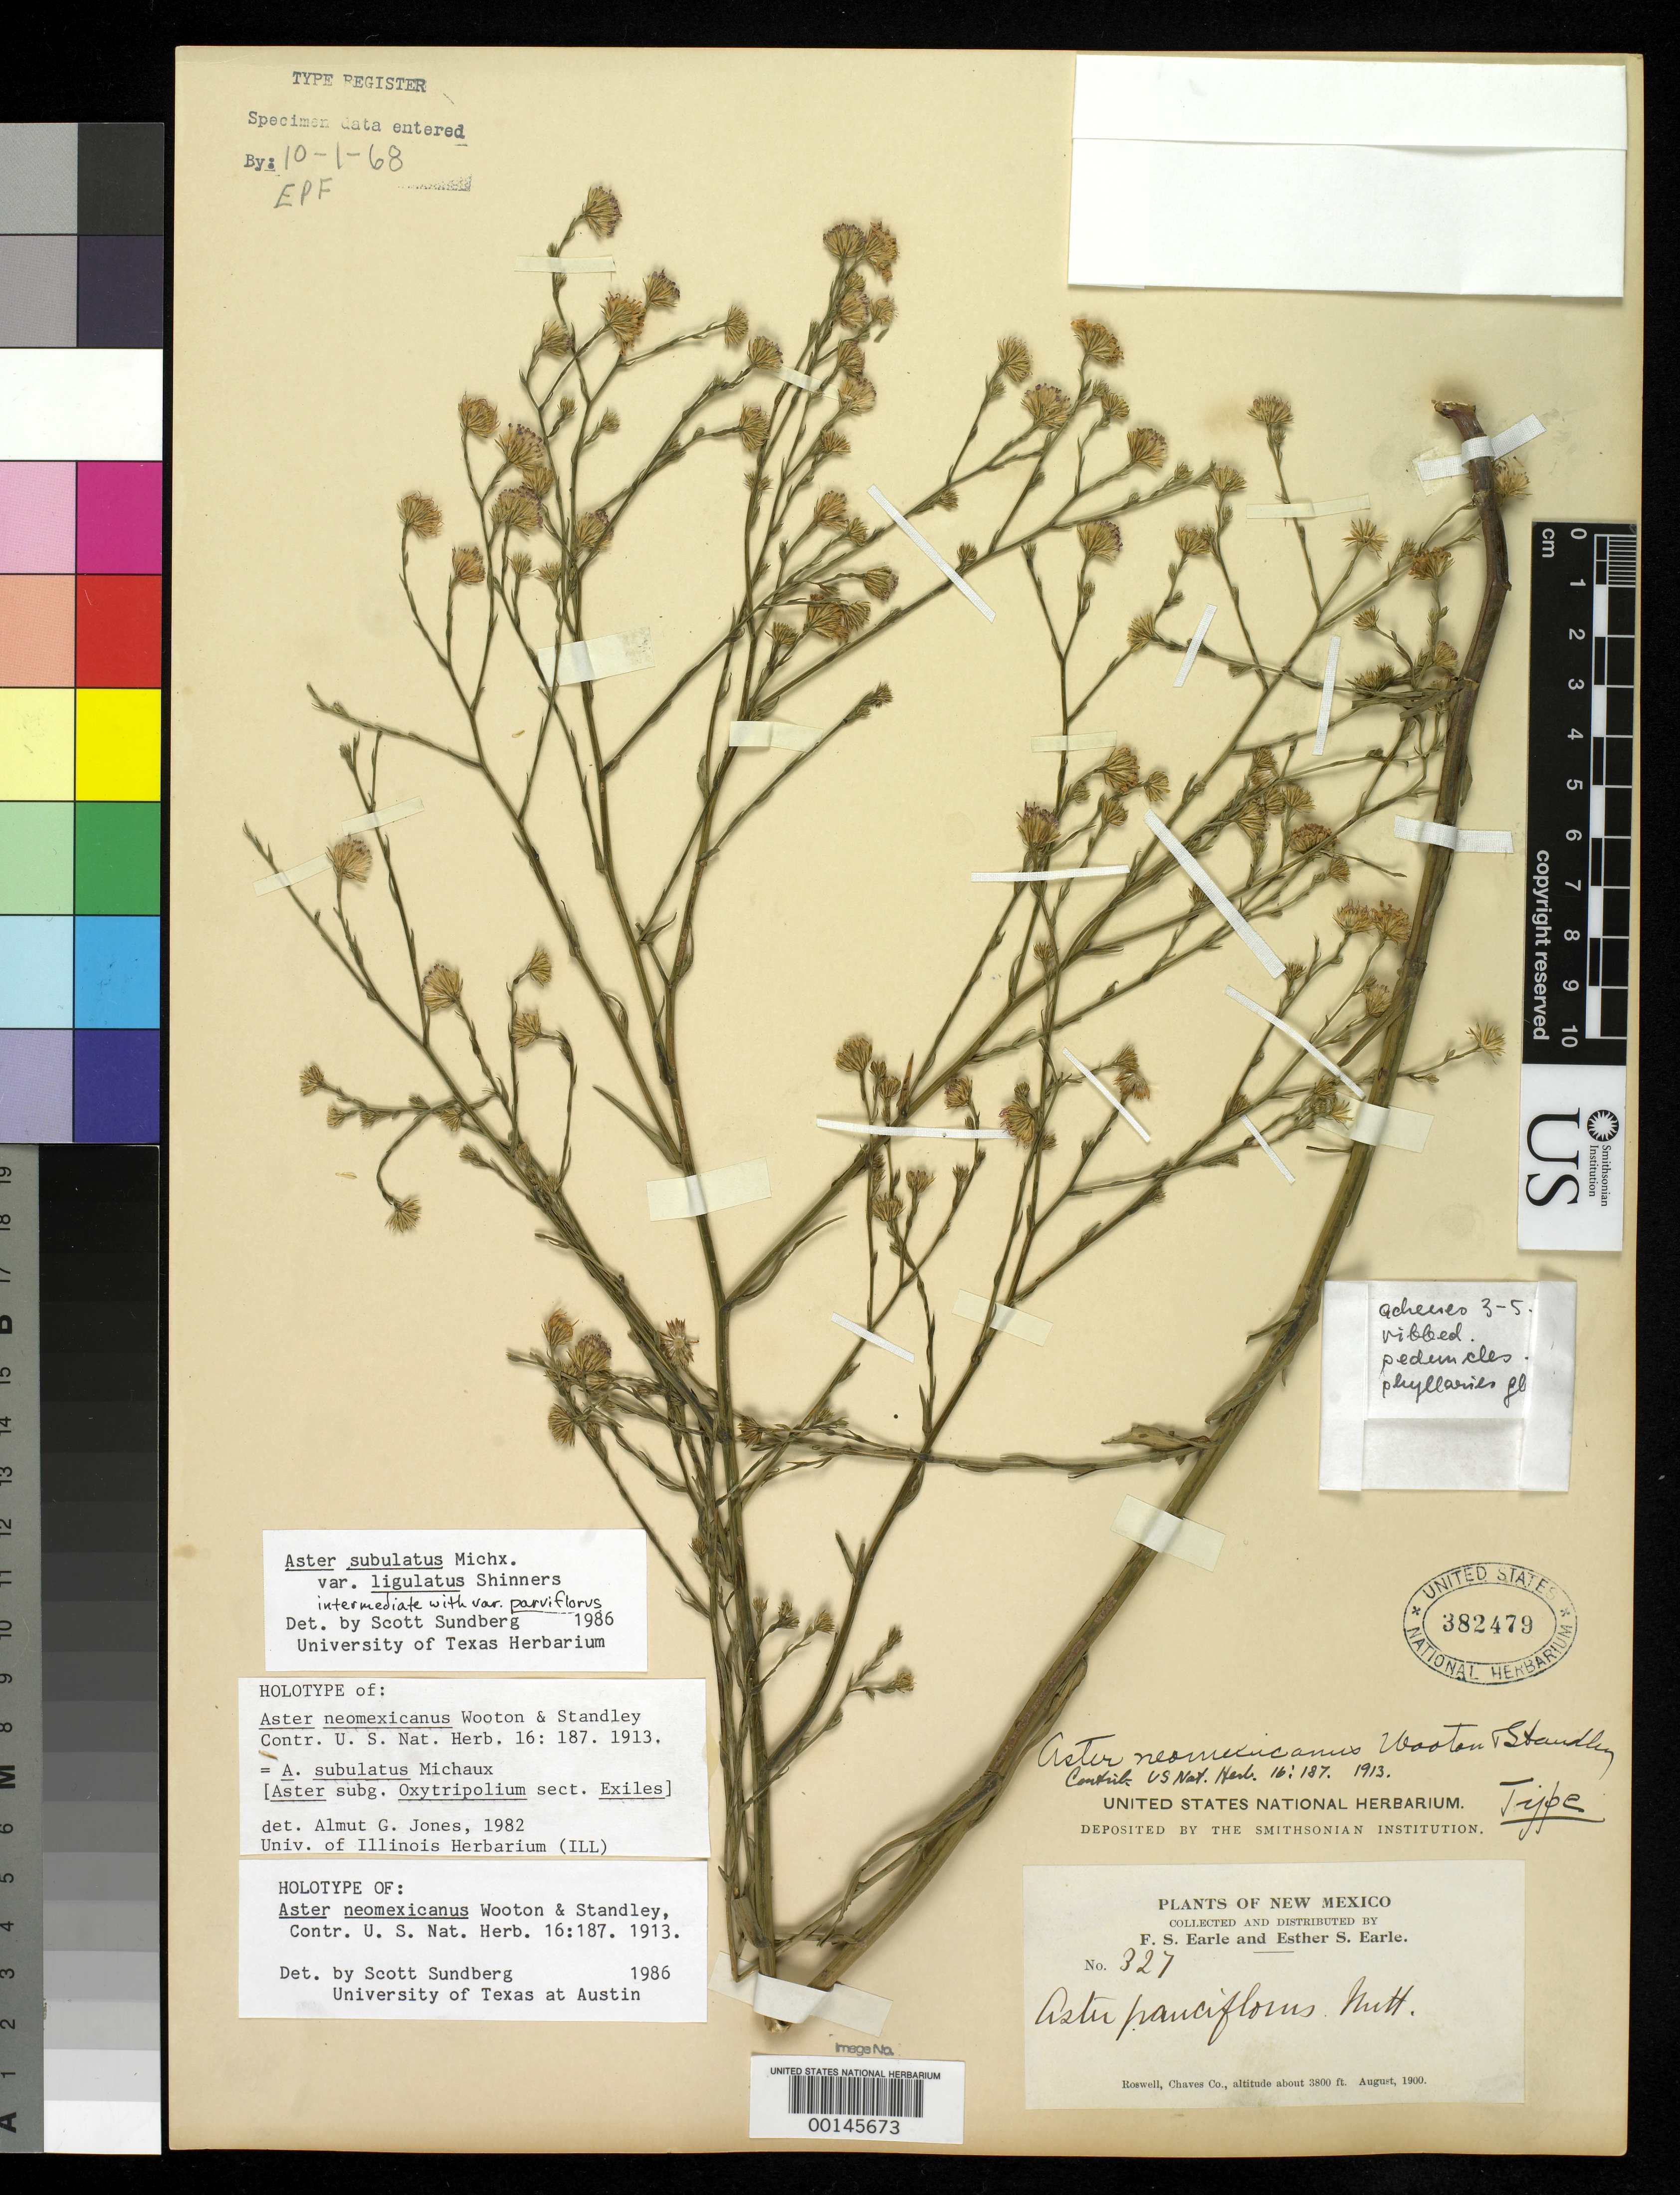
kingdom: Plantae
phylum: Tracheophyta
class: Magnoliopsida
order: Asterales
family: Asteraceae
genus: Aster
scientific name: Aster neomexicanus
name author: Wooton & Standl.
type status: Holotype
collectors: F. S. Earle & E. S. Earle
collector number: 327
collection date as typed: Aug 1900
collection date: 1900-08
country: United States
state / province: New Mexico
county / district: Chaves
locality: Roswell.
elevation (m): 1140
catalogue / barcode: US 382479